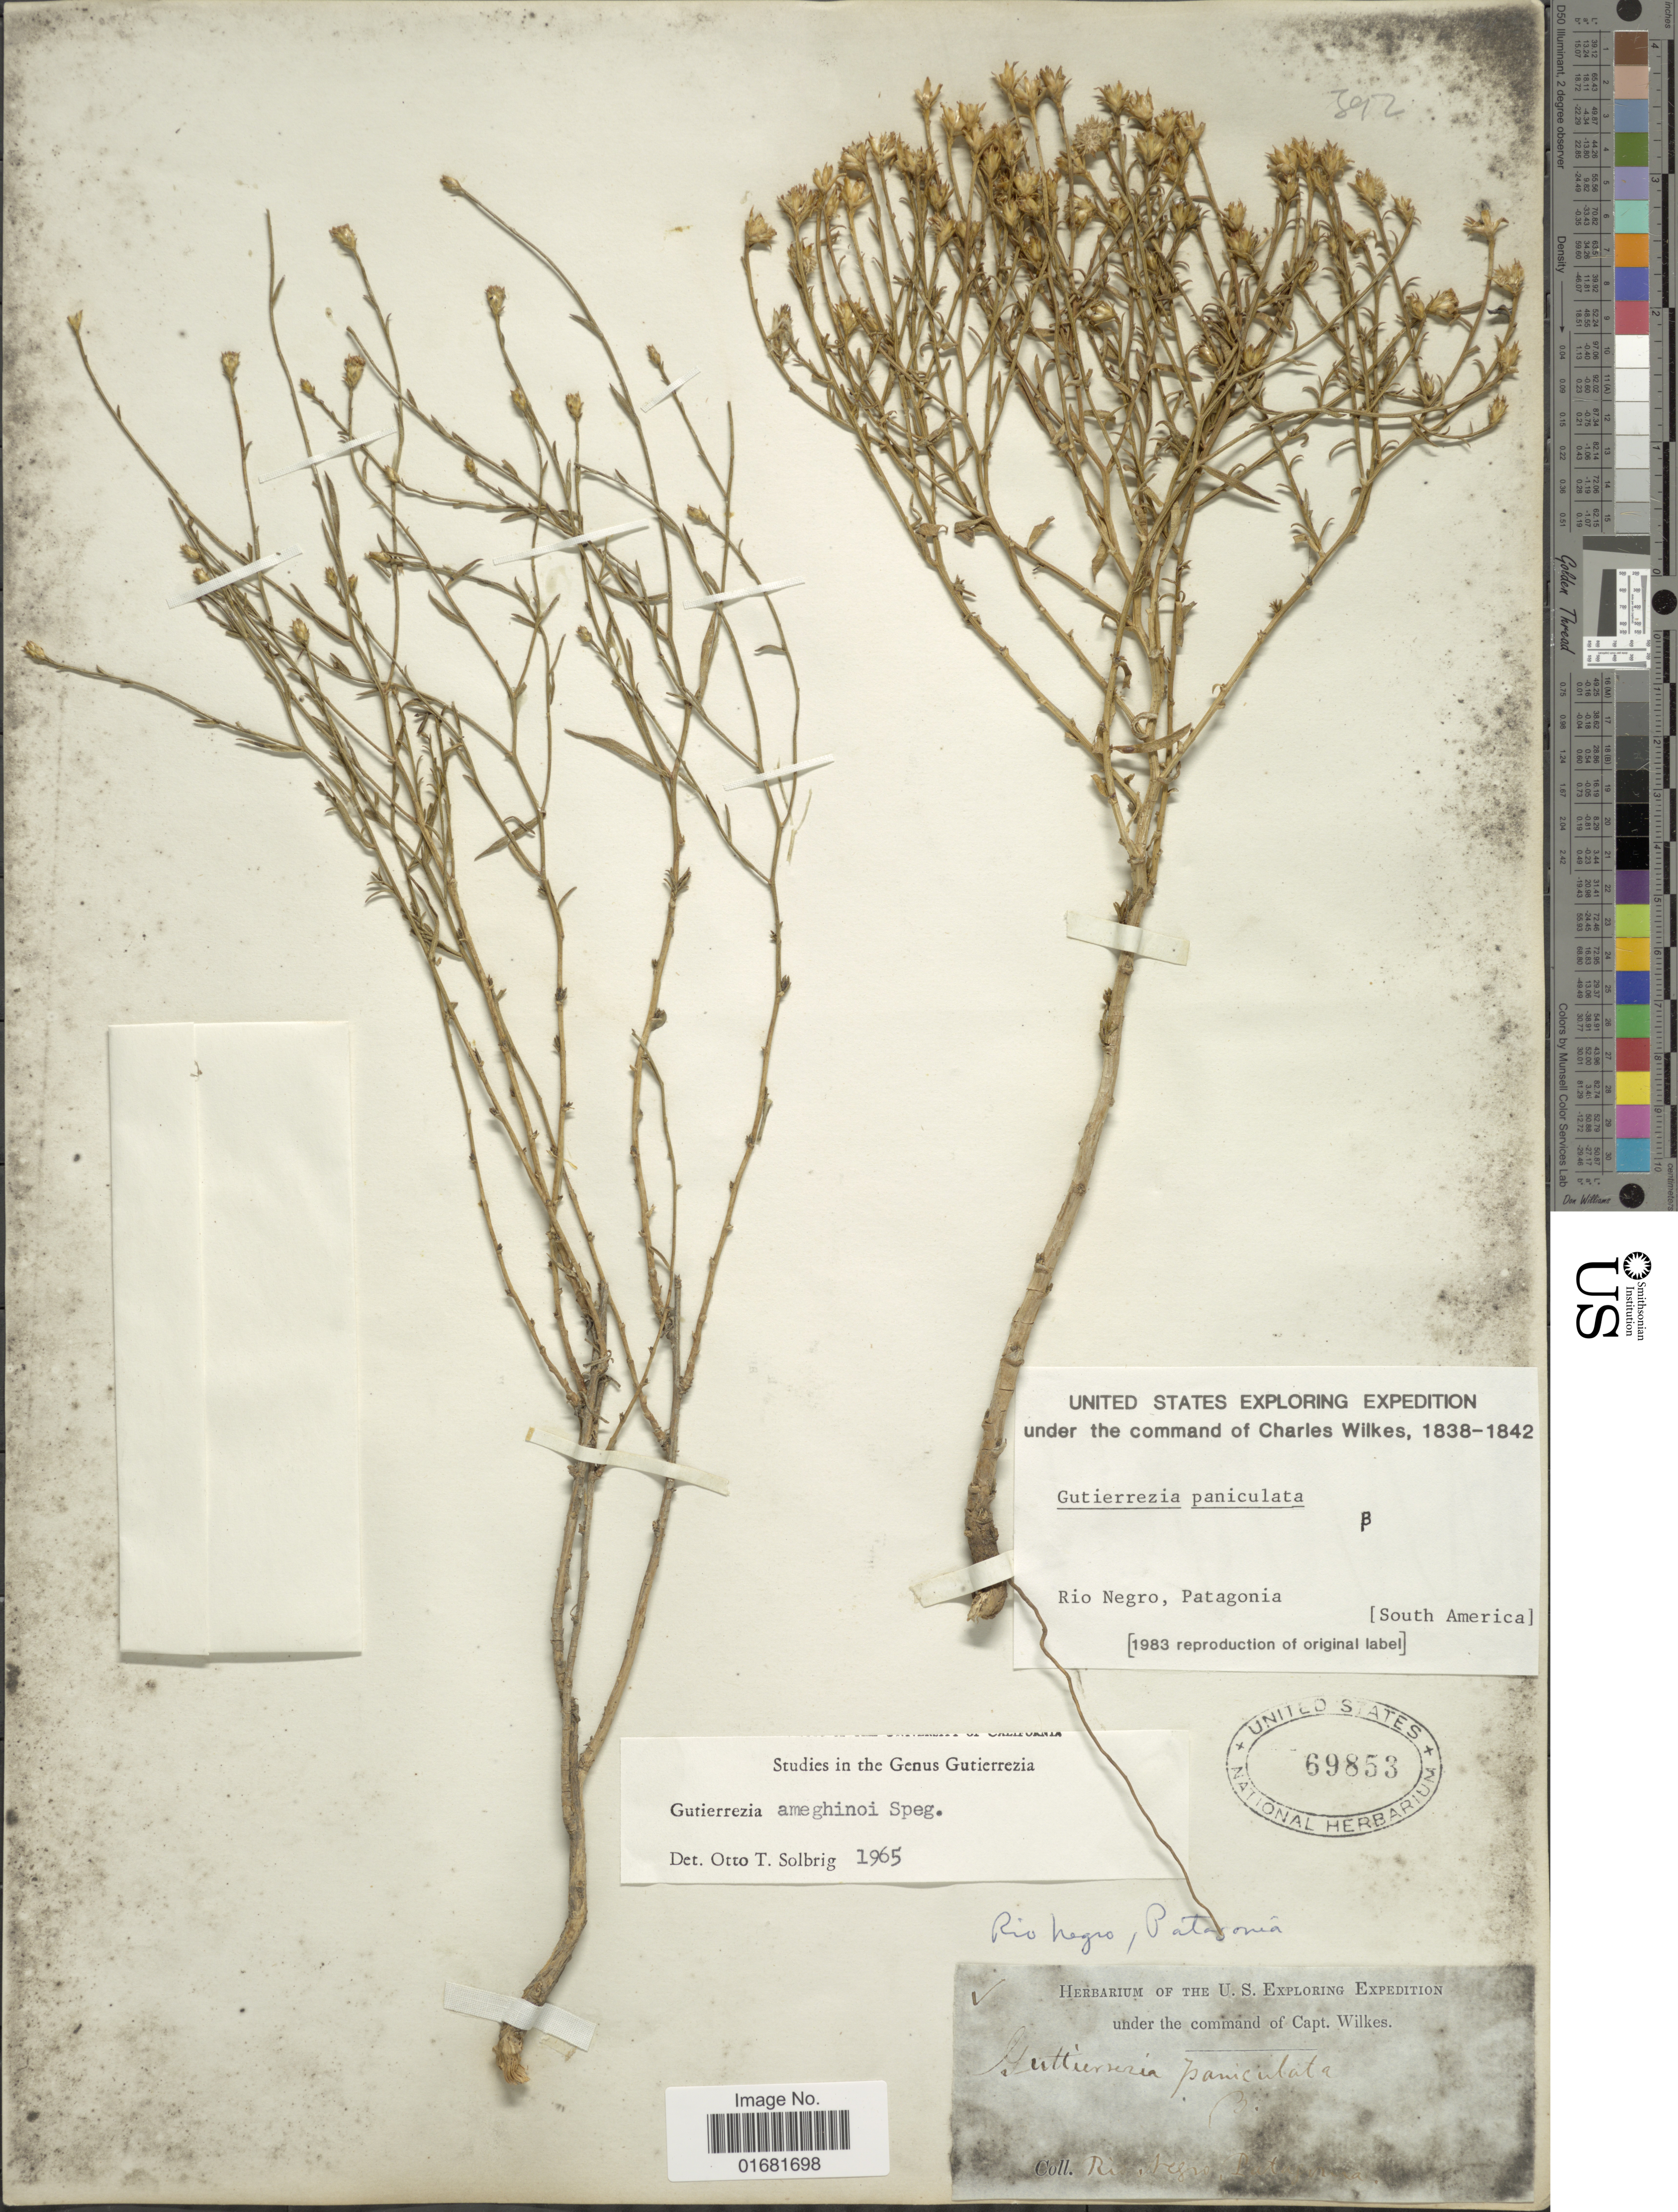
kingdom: Plantae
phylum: Tracheophyta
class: Magnoliopsida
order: Asterales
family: Asteraceae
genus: Gutierrezia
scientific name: Gutierrezia ameghinoi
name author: Speg.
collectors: Wilkes Explor. Exped.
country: Argentina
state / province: Rio Negro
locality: Rio Negro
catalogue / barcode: US 69853